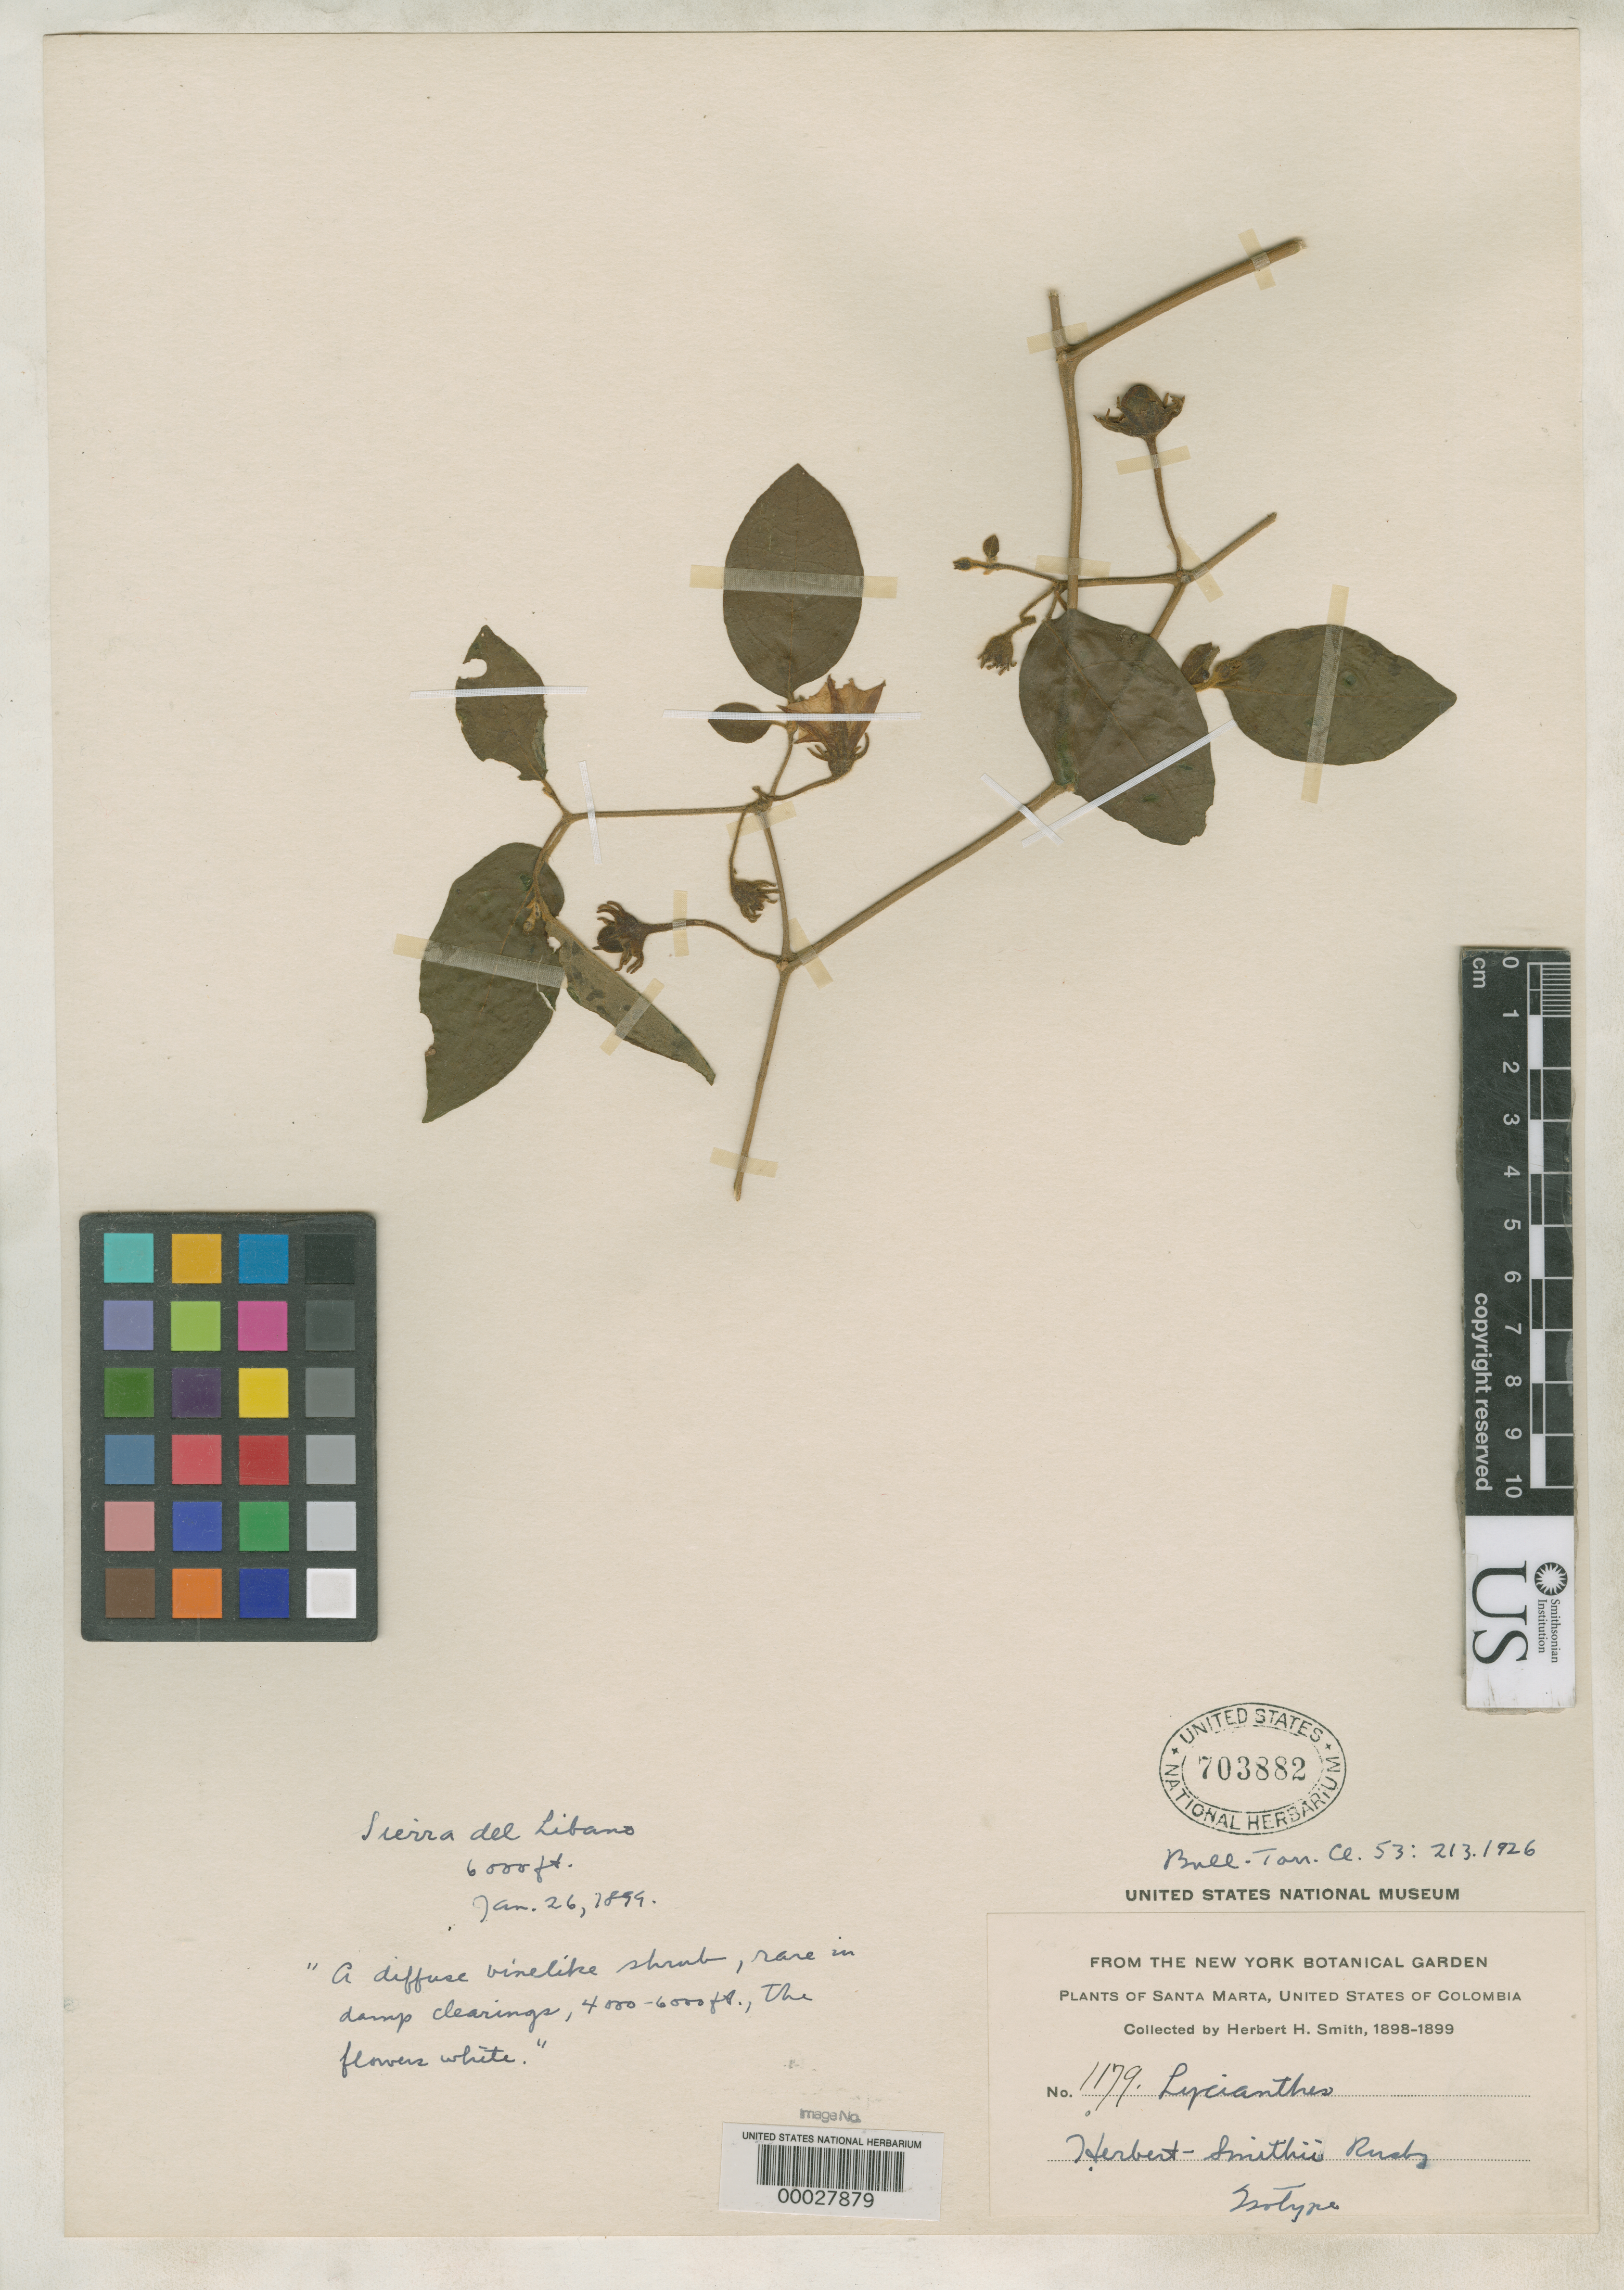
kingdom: Plantae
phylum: Tracheophyta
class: Magnoliopsida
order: Solanales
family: Solanaceae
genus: Lycianthes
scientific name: Lycianthes herbert-smithii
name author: Rusby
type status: Type Collection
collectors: Herbert H. Smith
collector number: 1179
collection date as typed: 1898-1899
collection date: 1898/1899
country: Colombia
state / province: Magdalena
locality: Santa Marta.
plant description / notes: Protologue, "...Sierra del Libano, 6000 ft., Jan. 26, 1899". This US specimen lacks most label data and may not be a duplicate of the type.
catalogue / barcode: US 703882